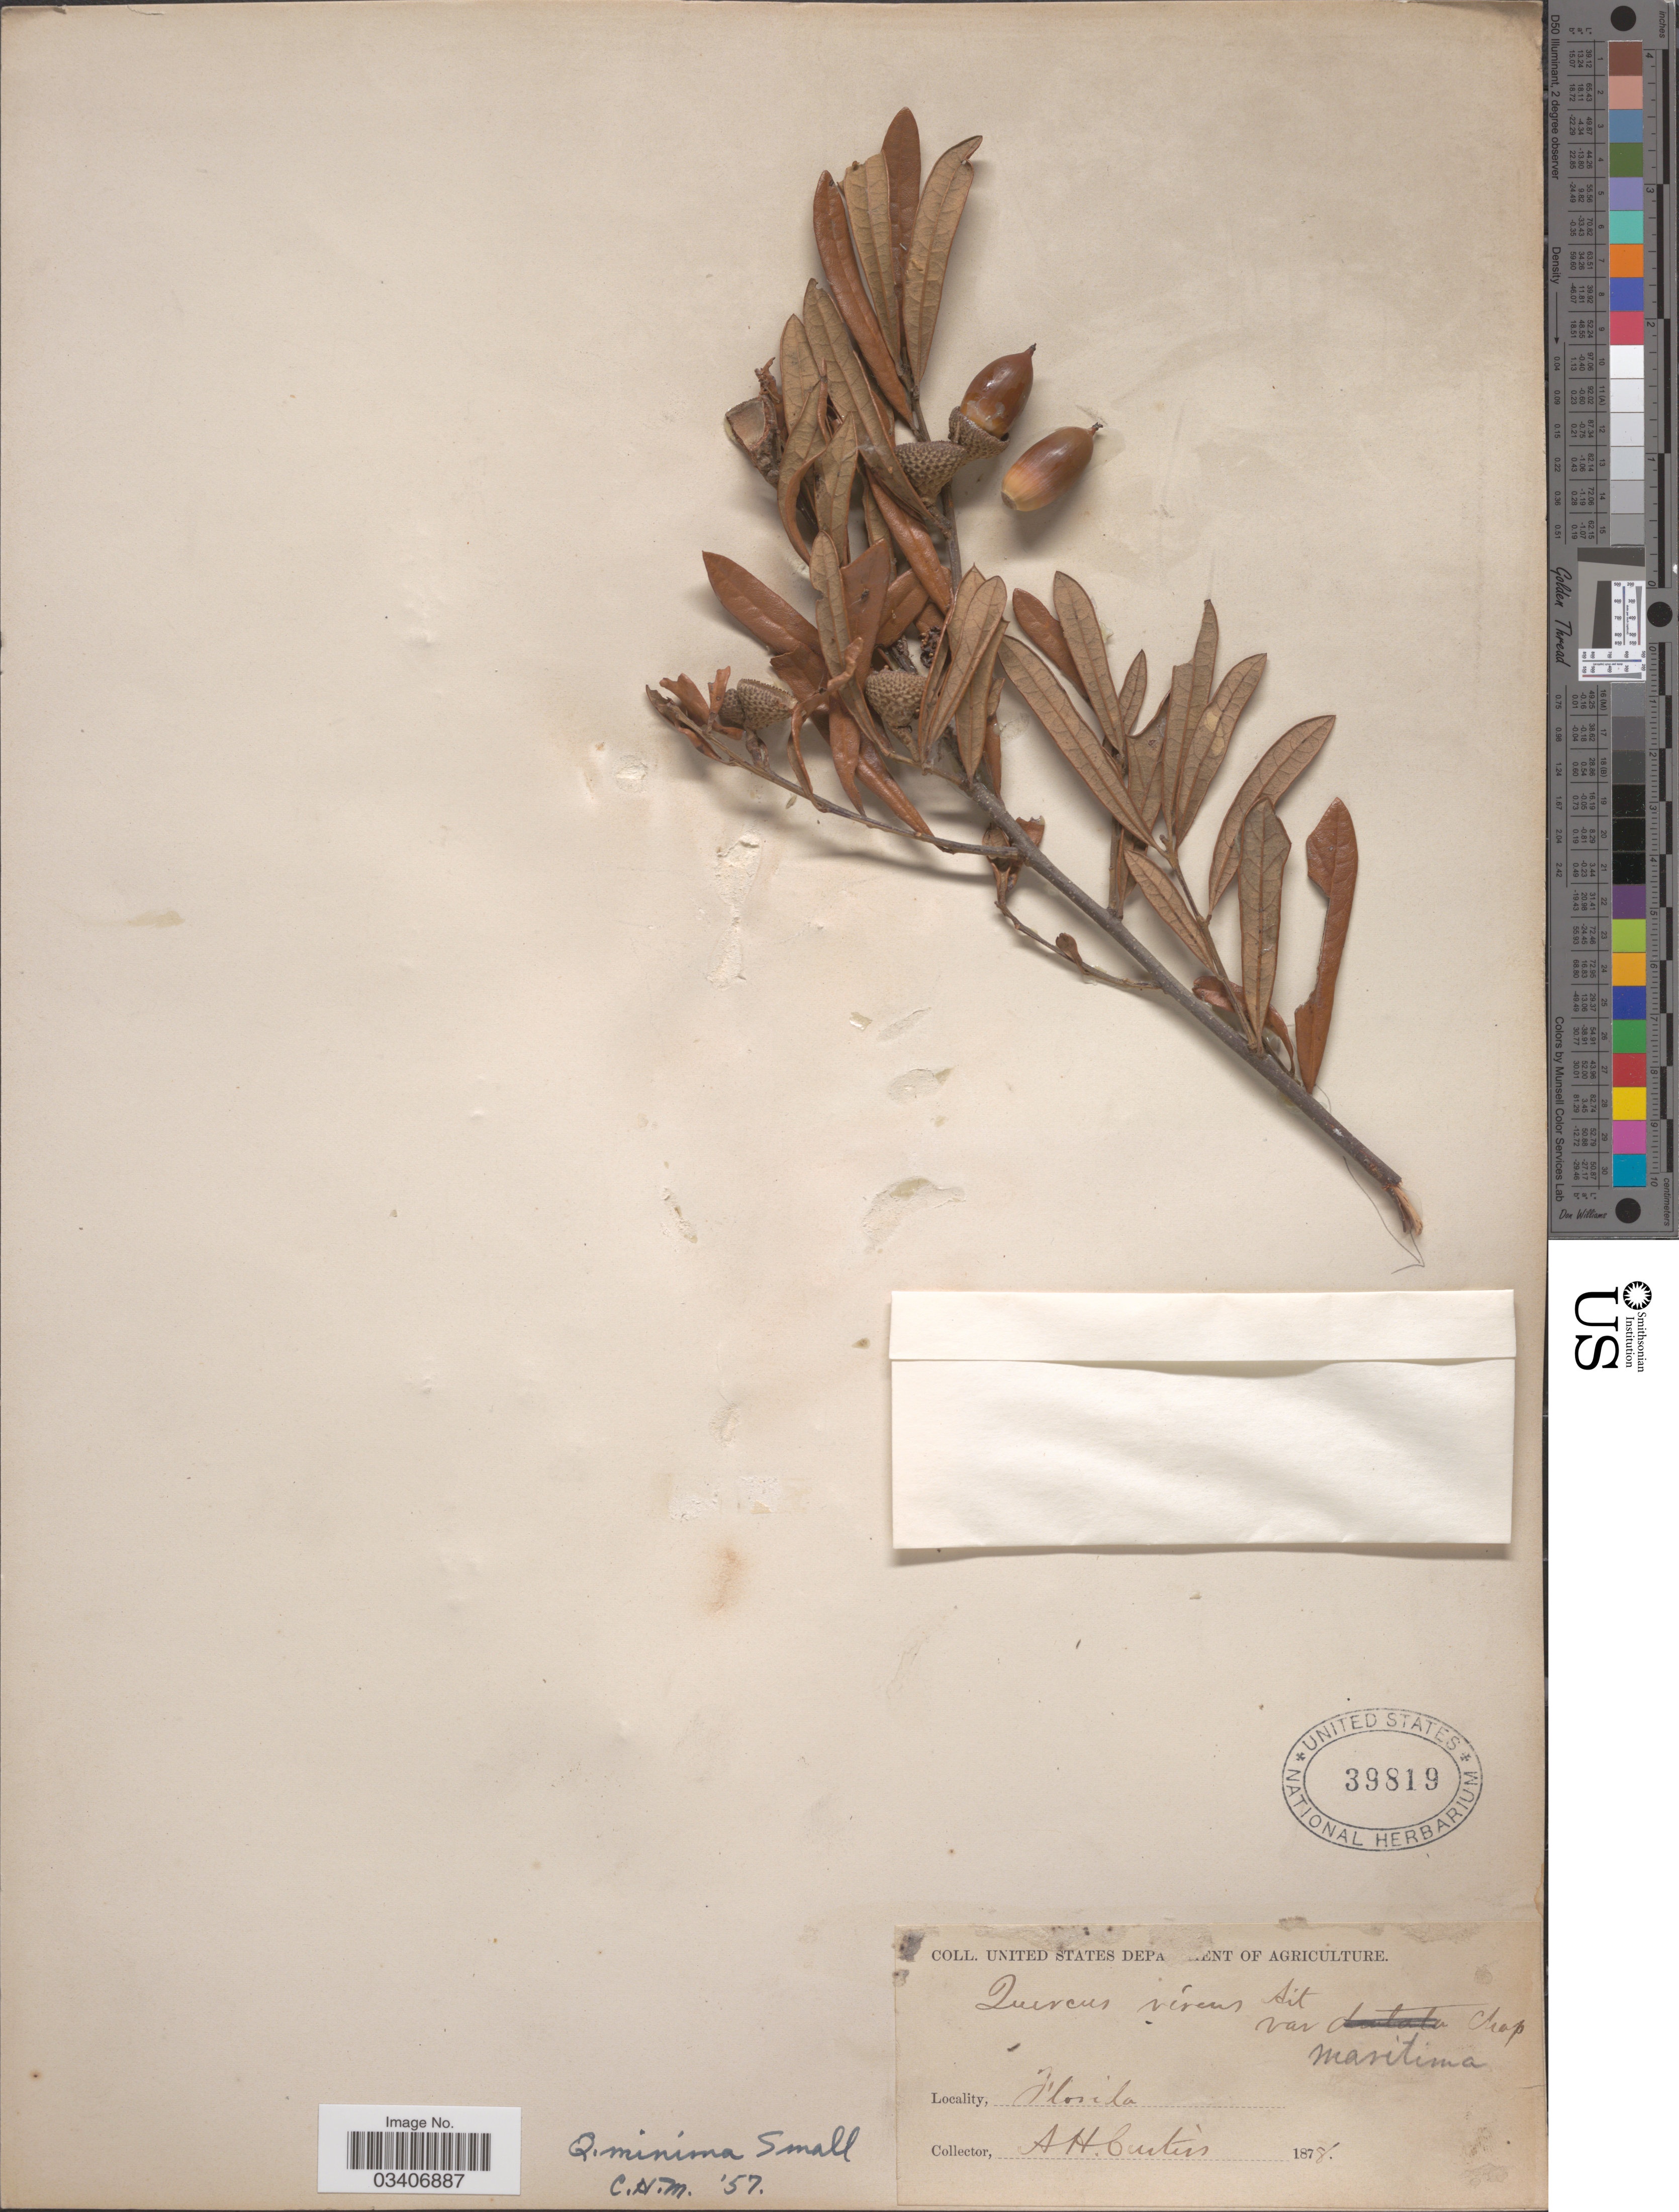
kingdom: Plantae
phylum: Tracheophyta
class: Magnoliopsida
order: Fagales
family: Fagaceae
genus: Quercus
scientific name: Quercus minima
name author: (Sarg.) Small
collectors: A. Curtis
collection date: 1878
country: United States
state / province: Florida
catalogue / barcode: US 39819